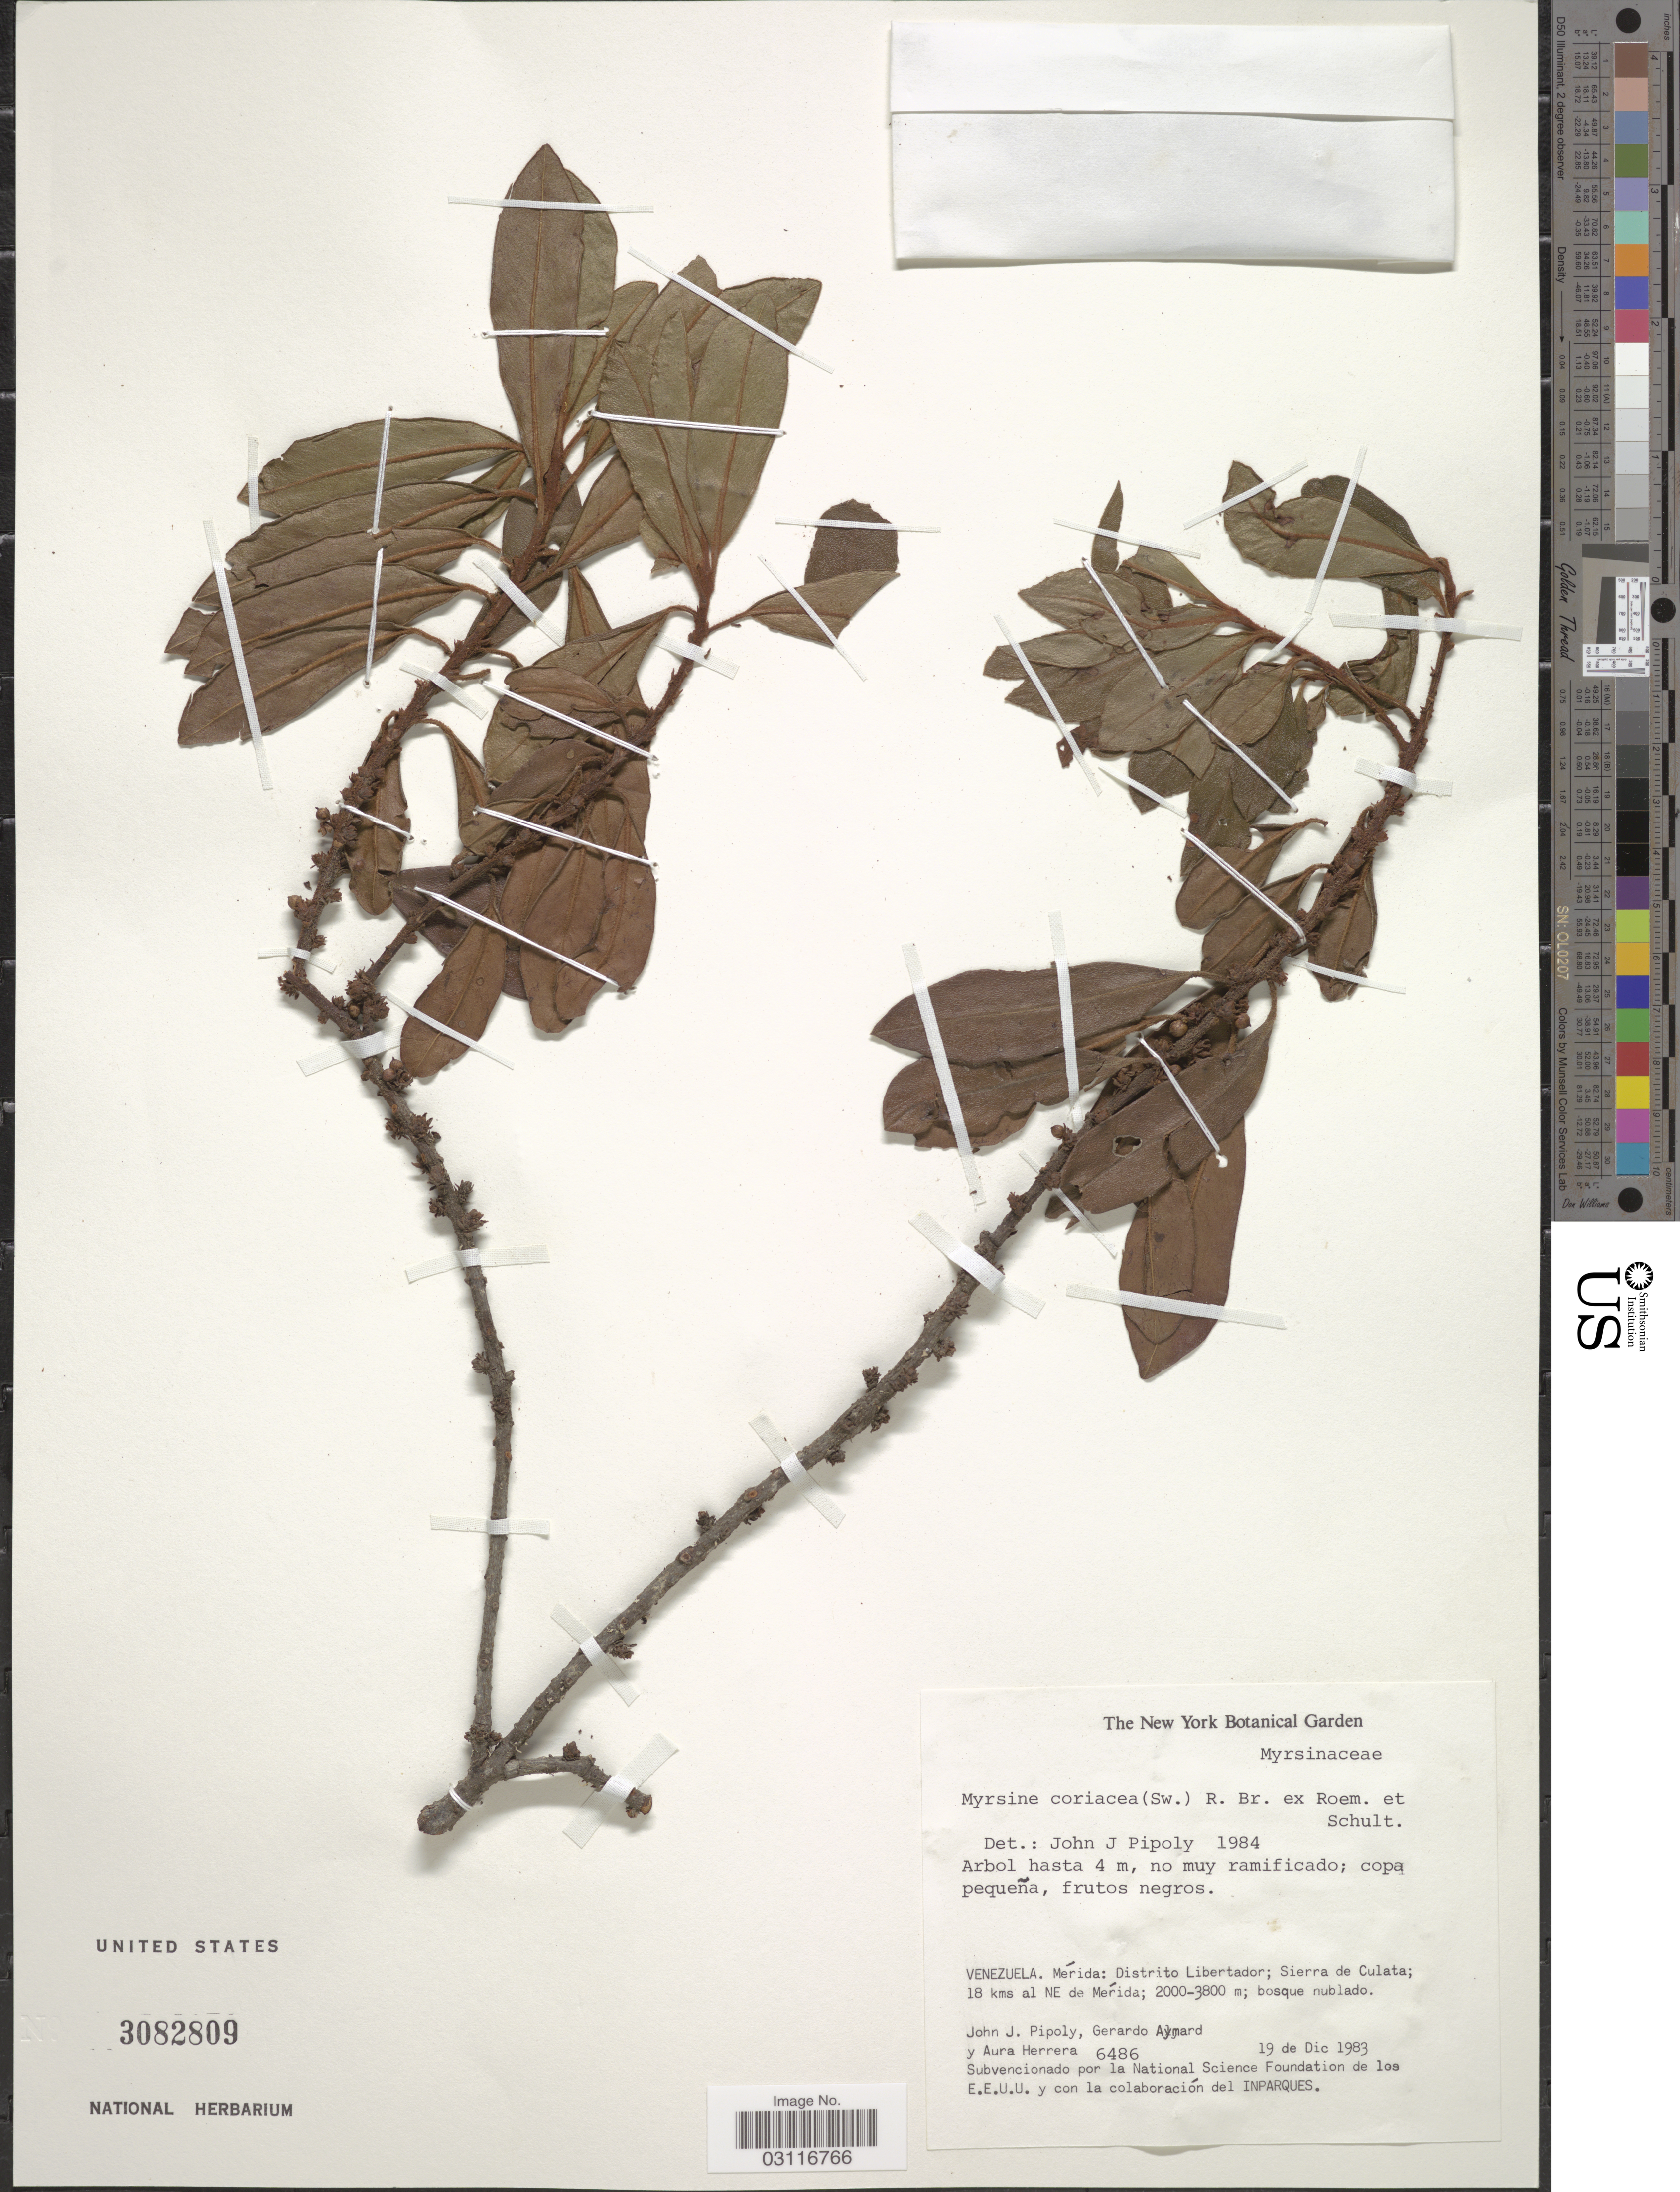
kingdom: Plantae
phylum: Tracheophyta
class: Magnoliopsida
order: Ericales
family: Primulaceae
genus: Myrsine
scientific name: Myrsine coriacea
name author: (Sw.) R. Br. ex Roem. & Schult.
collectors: J. J. Pipoly, G. A. Aymard & A. Herrera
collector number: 6486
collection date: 1983-12-19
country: Venezuela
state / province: Mérida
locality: Distrito Libertador; Sierra de Culata; 18 kms al NE de Mérida.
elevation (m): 2000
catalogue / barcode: US 3082809